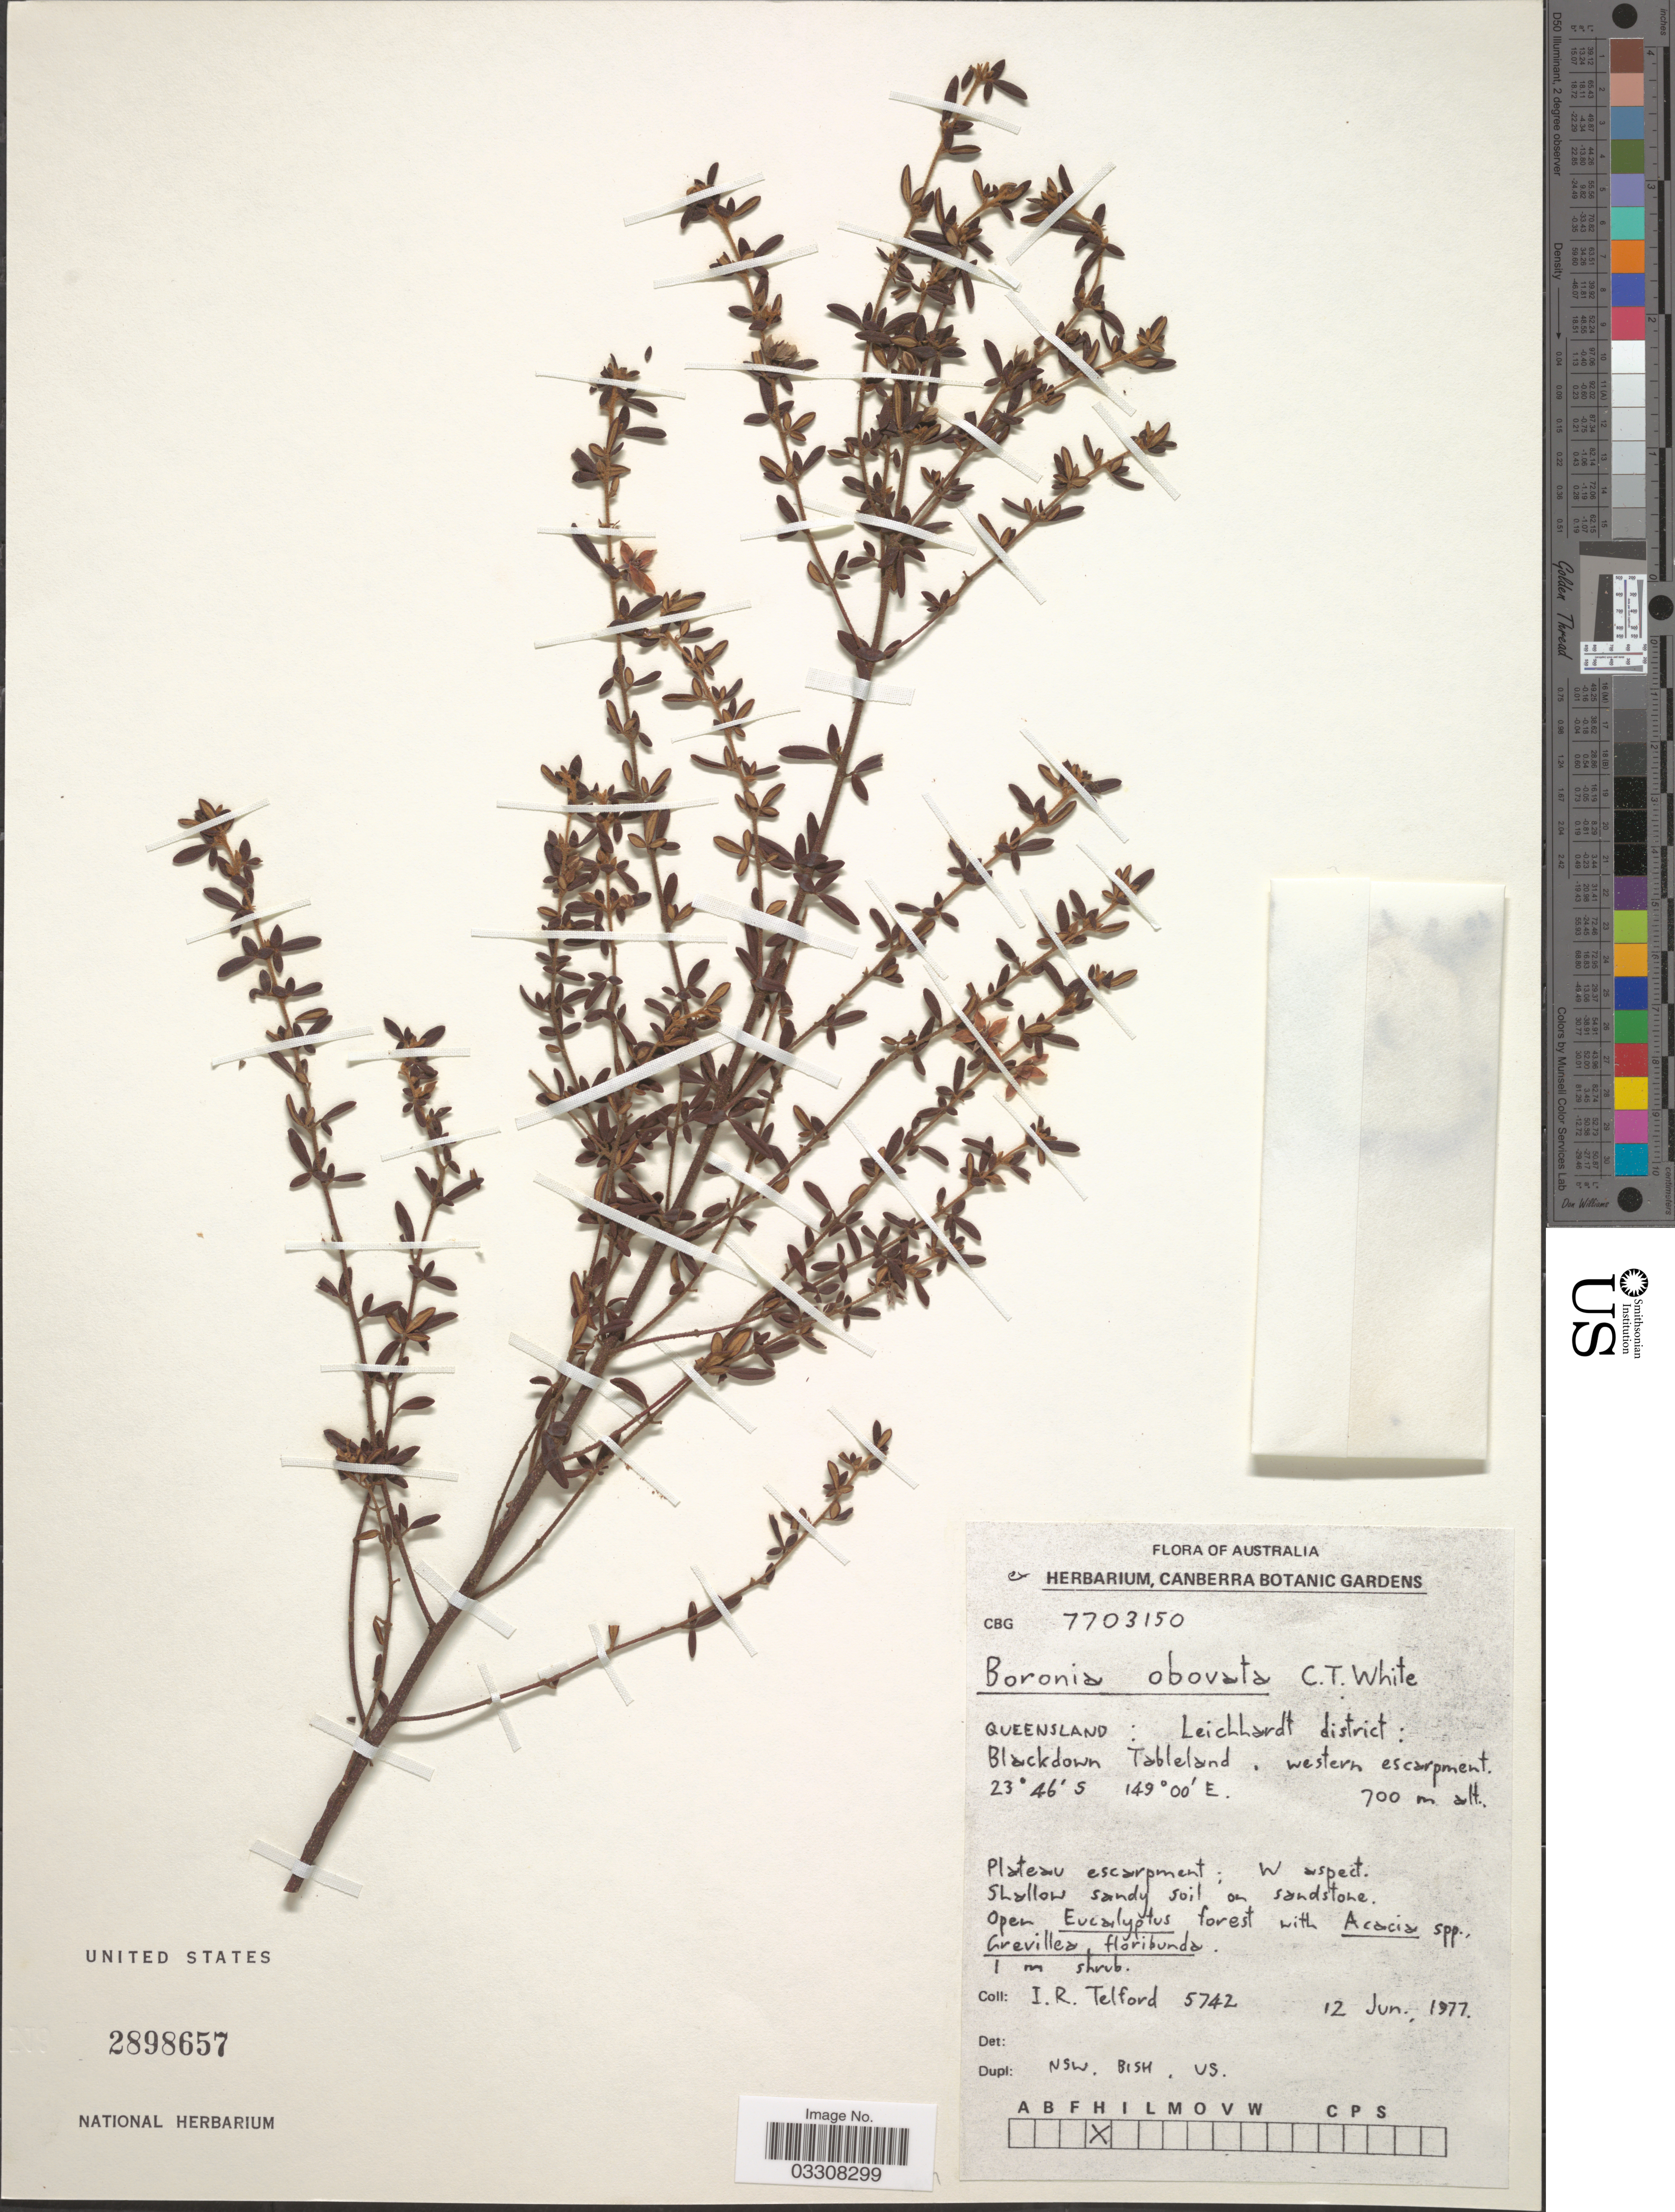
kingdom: Plantae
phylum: Tracheophyta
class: Magnoliopsida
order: Sapindales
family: Rutaceae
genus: Boronia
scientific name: Boronia obovata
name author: C.T. White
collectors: I. R. Telford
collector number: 5742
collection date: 1977-06-12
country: Australia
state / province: Queensland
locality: Leichardt district: Blackdown Tableland, western escarpment.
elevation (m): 700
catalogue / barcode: US 2898657